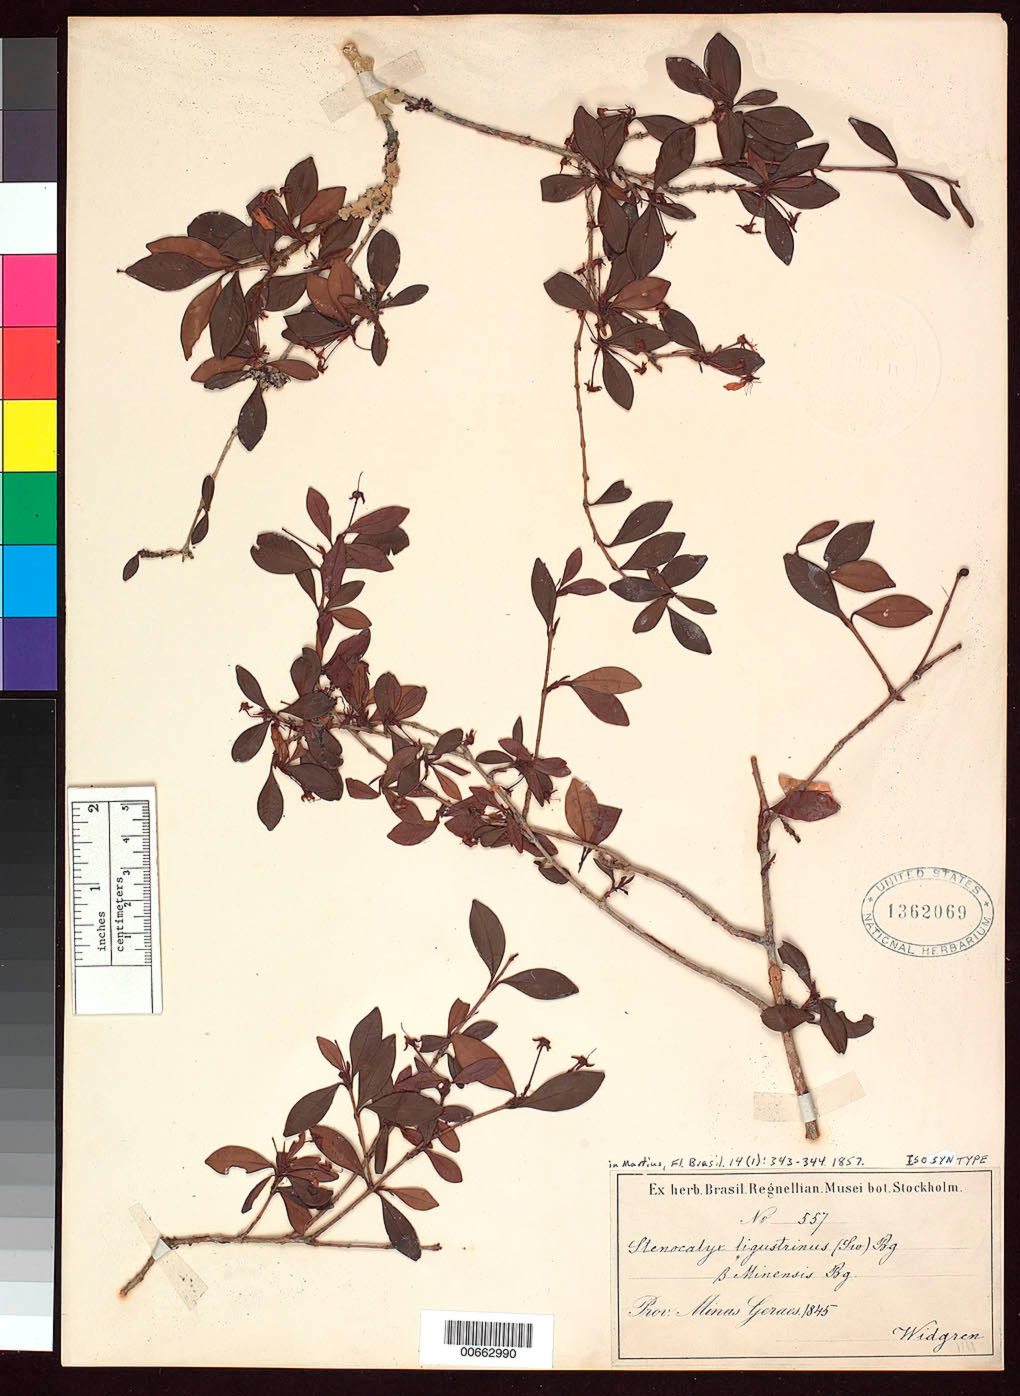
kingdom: Plantae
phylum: Tracheophyta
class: Magnoliopsida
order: Myrtales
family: Myrtaceae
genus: Stenocalyx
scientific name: Stenocalyx ligustrinus var. minensis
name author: O. Berg in Mart.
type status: Isosyntype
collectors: J. Widgren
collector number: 557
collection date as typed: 1845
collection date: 1845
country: Brazil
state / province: Minas Gerais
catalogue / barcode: US 1362069